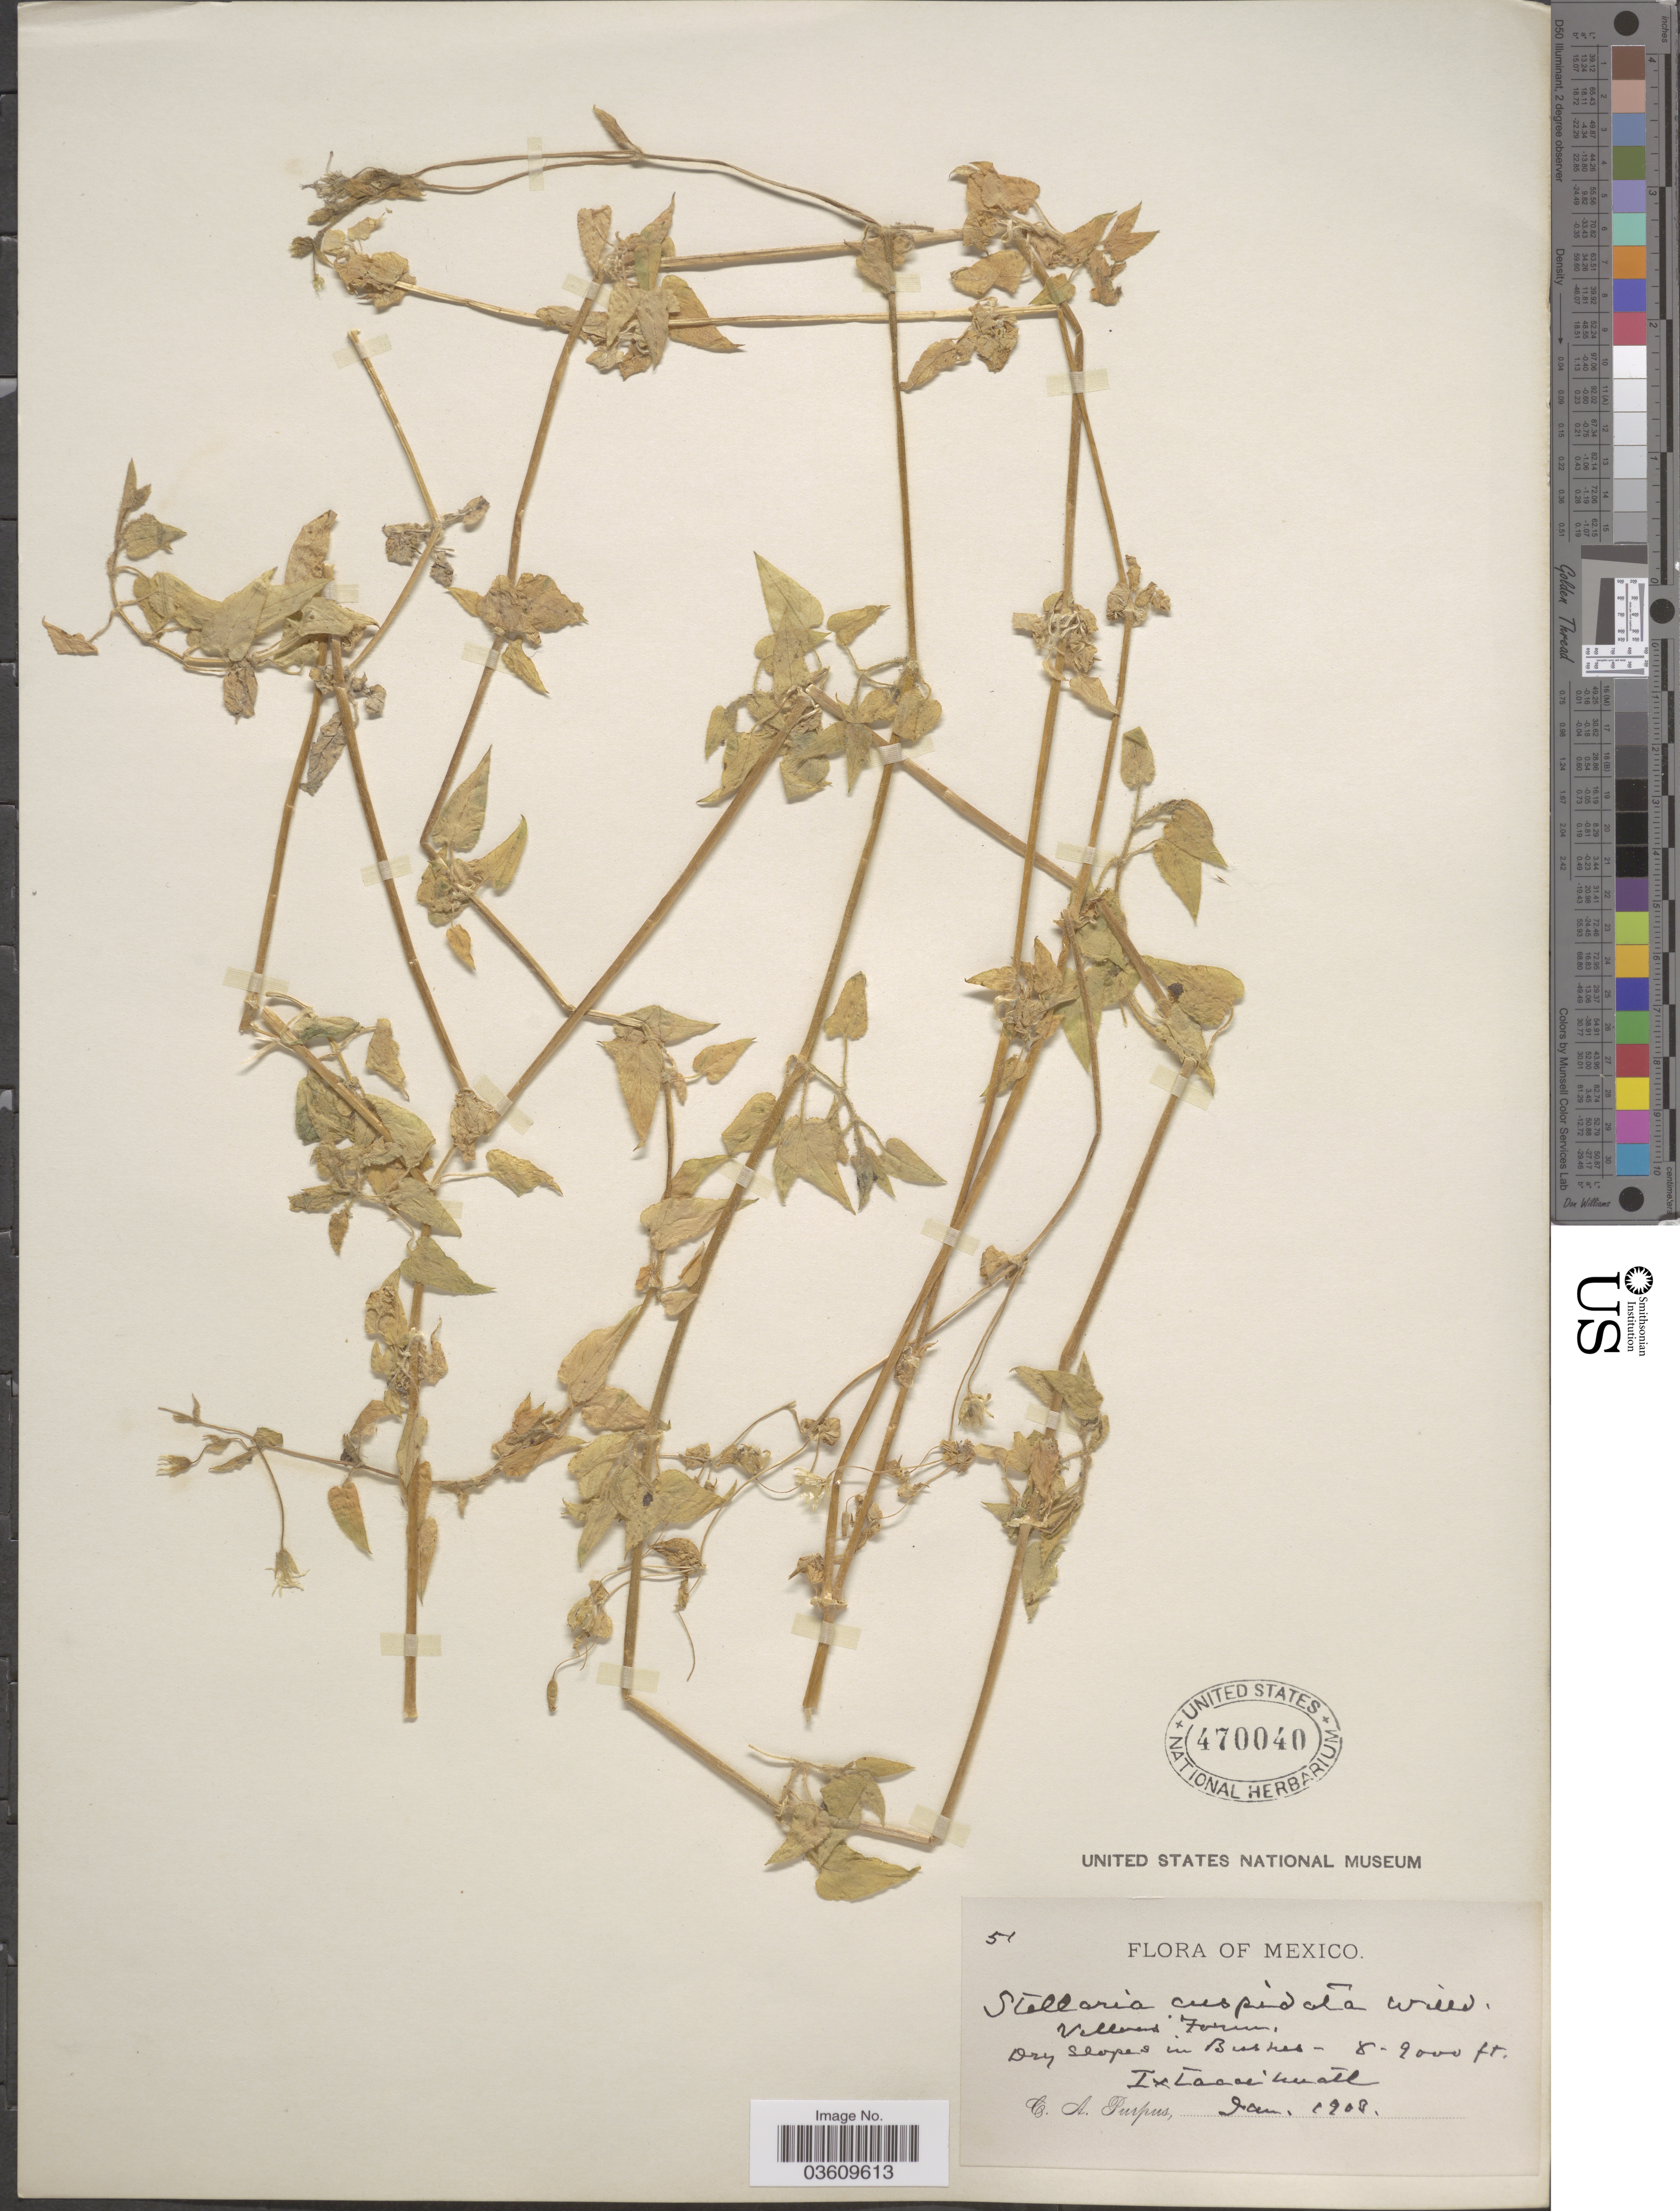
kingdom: Plantae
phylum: Tracheophyta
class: Magnoliopsida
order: Caryophyllales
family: Caryophyllaceae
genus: Stellaria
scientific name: Stellaria cuspidata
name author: Willd. ex Schltdl.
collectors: C. A. Purpus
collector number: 51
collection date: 1903-01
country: Mexico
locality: Ixtaccihuatl.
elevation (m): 2438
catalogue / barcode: US 470040